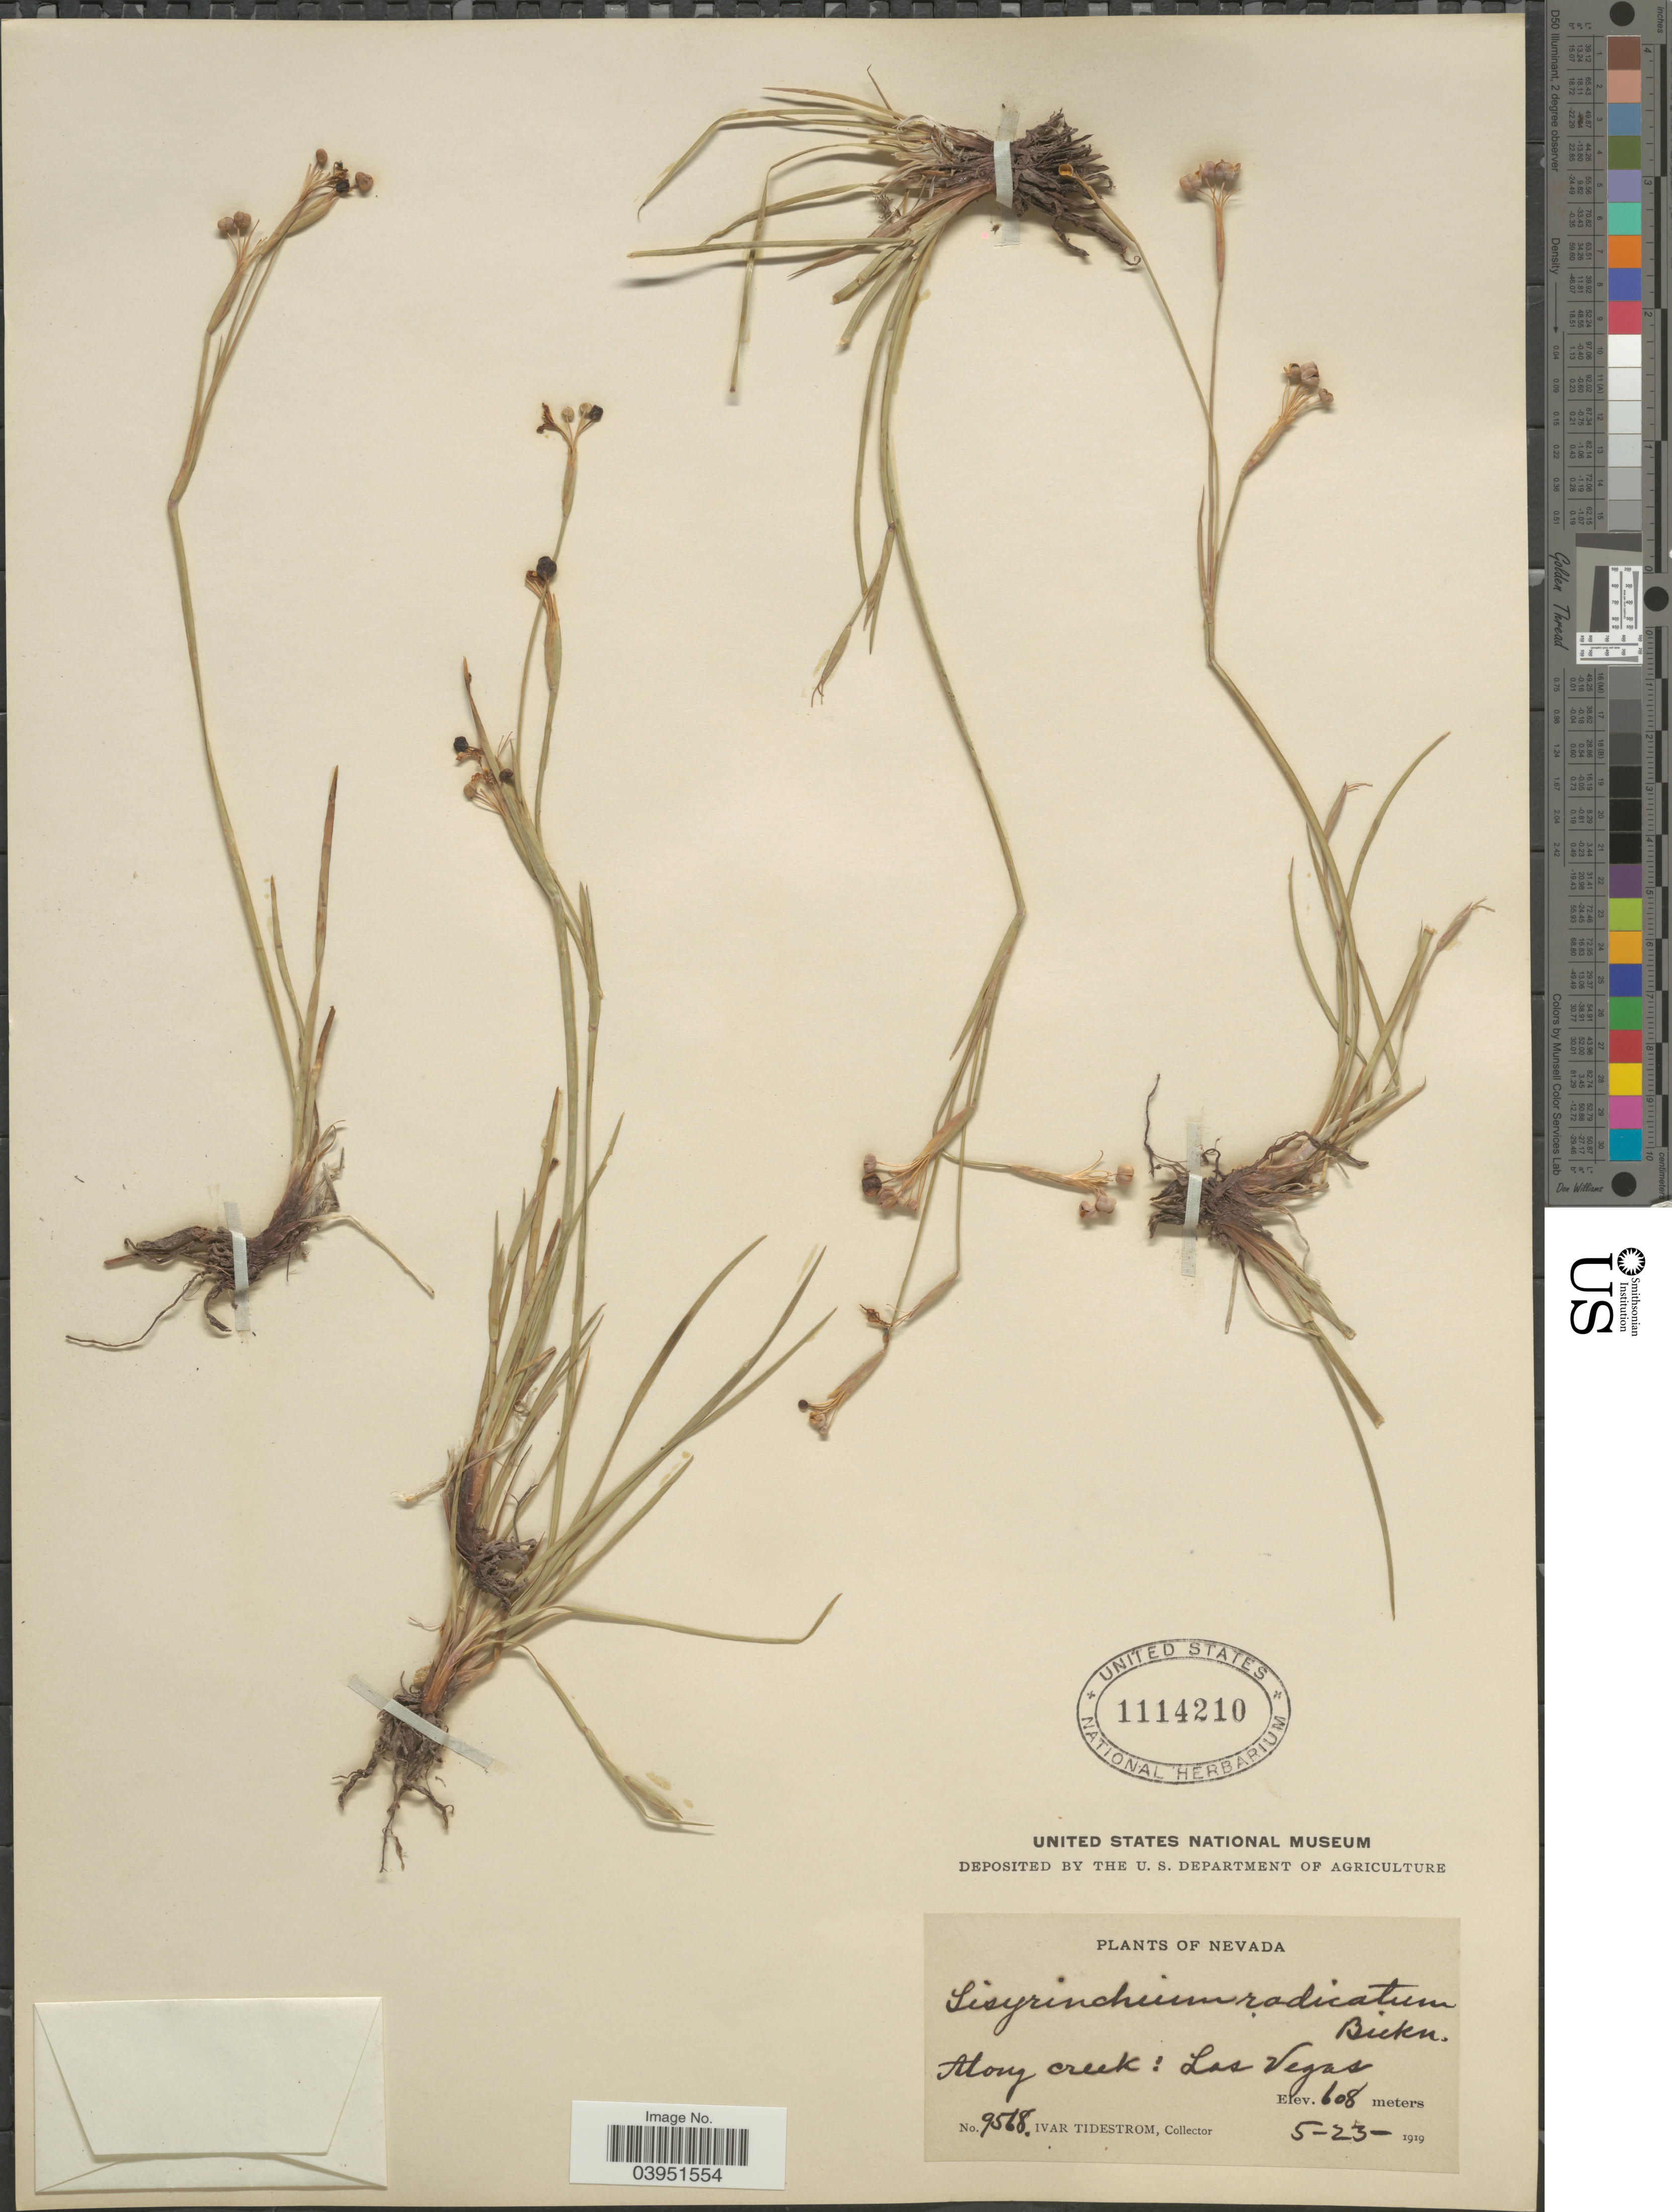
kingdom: Plantae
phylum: Tracheophyta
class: Liliopsida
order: Asparagales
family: Iridaceae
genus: Sisyrinchium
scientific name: Sisyrinchium radicatum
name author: E.P. Bicknell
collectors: I. F. Tidestrom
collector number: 9568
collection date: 1919-05-23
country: United States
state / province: Nevada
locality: Along creek: Las Vegas.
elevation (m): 608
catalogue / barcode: US 1114210